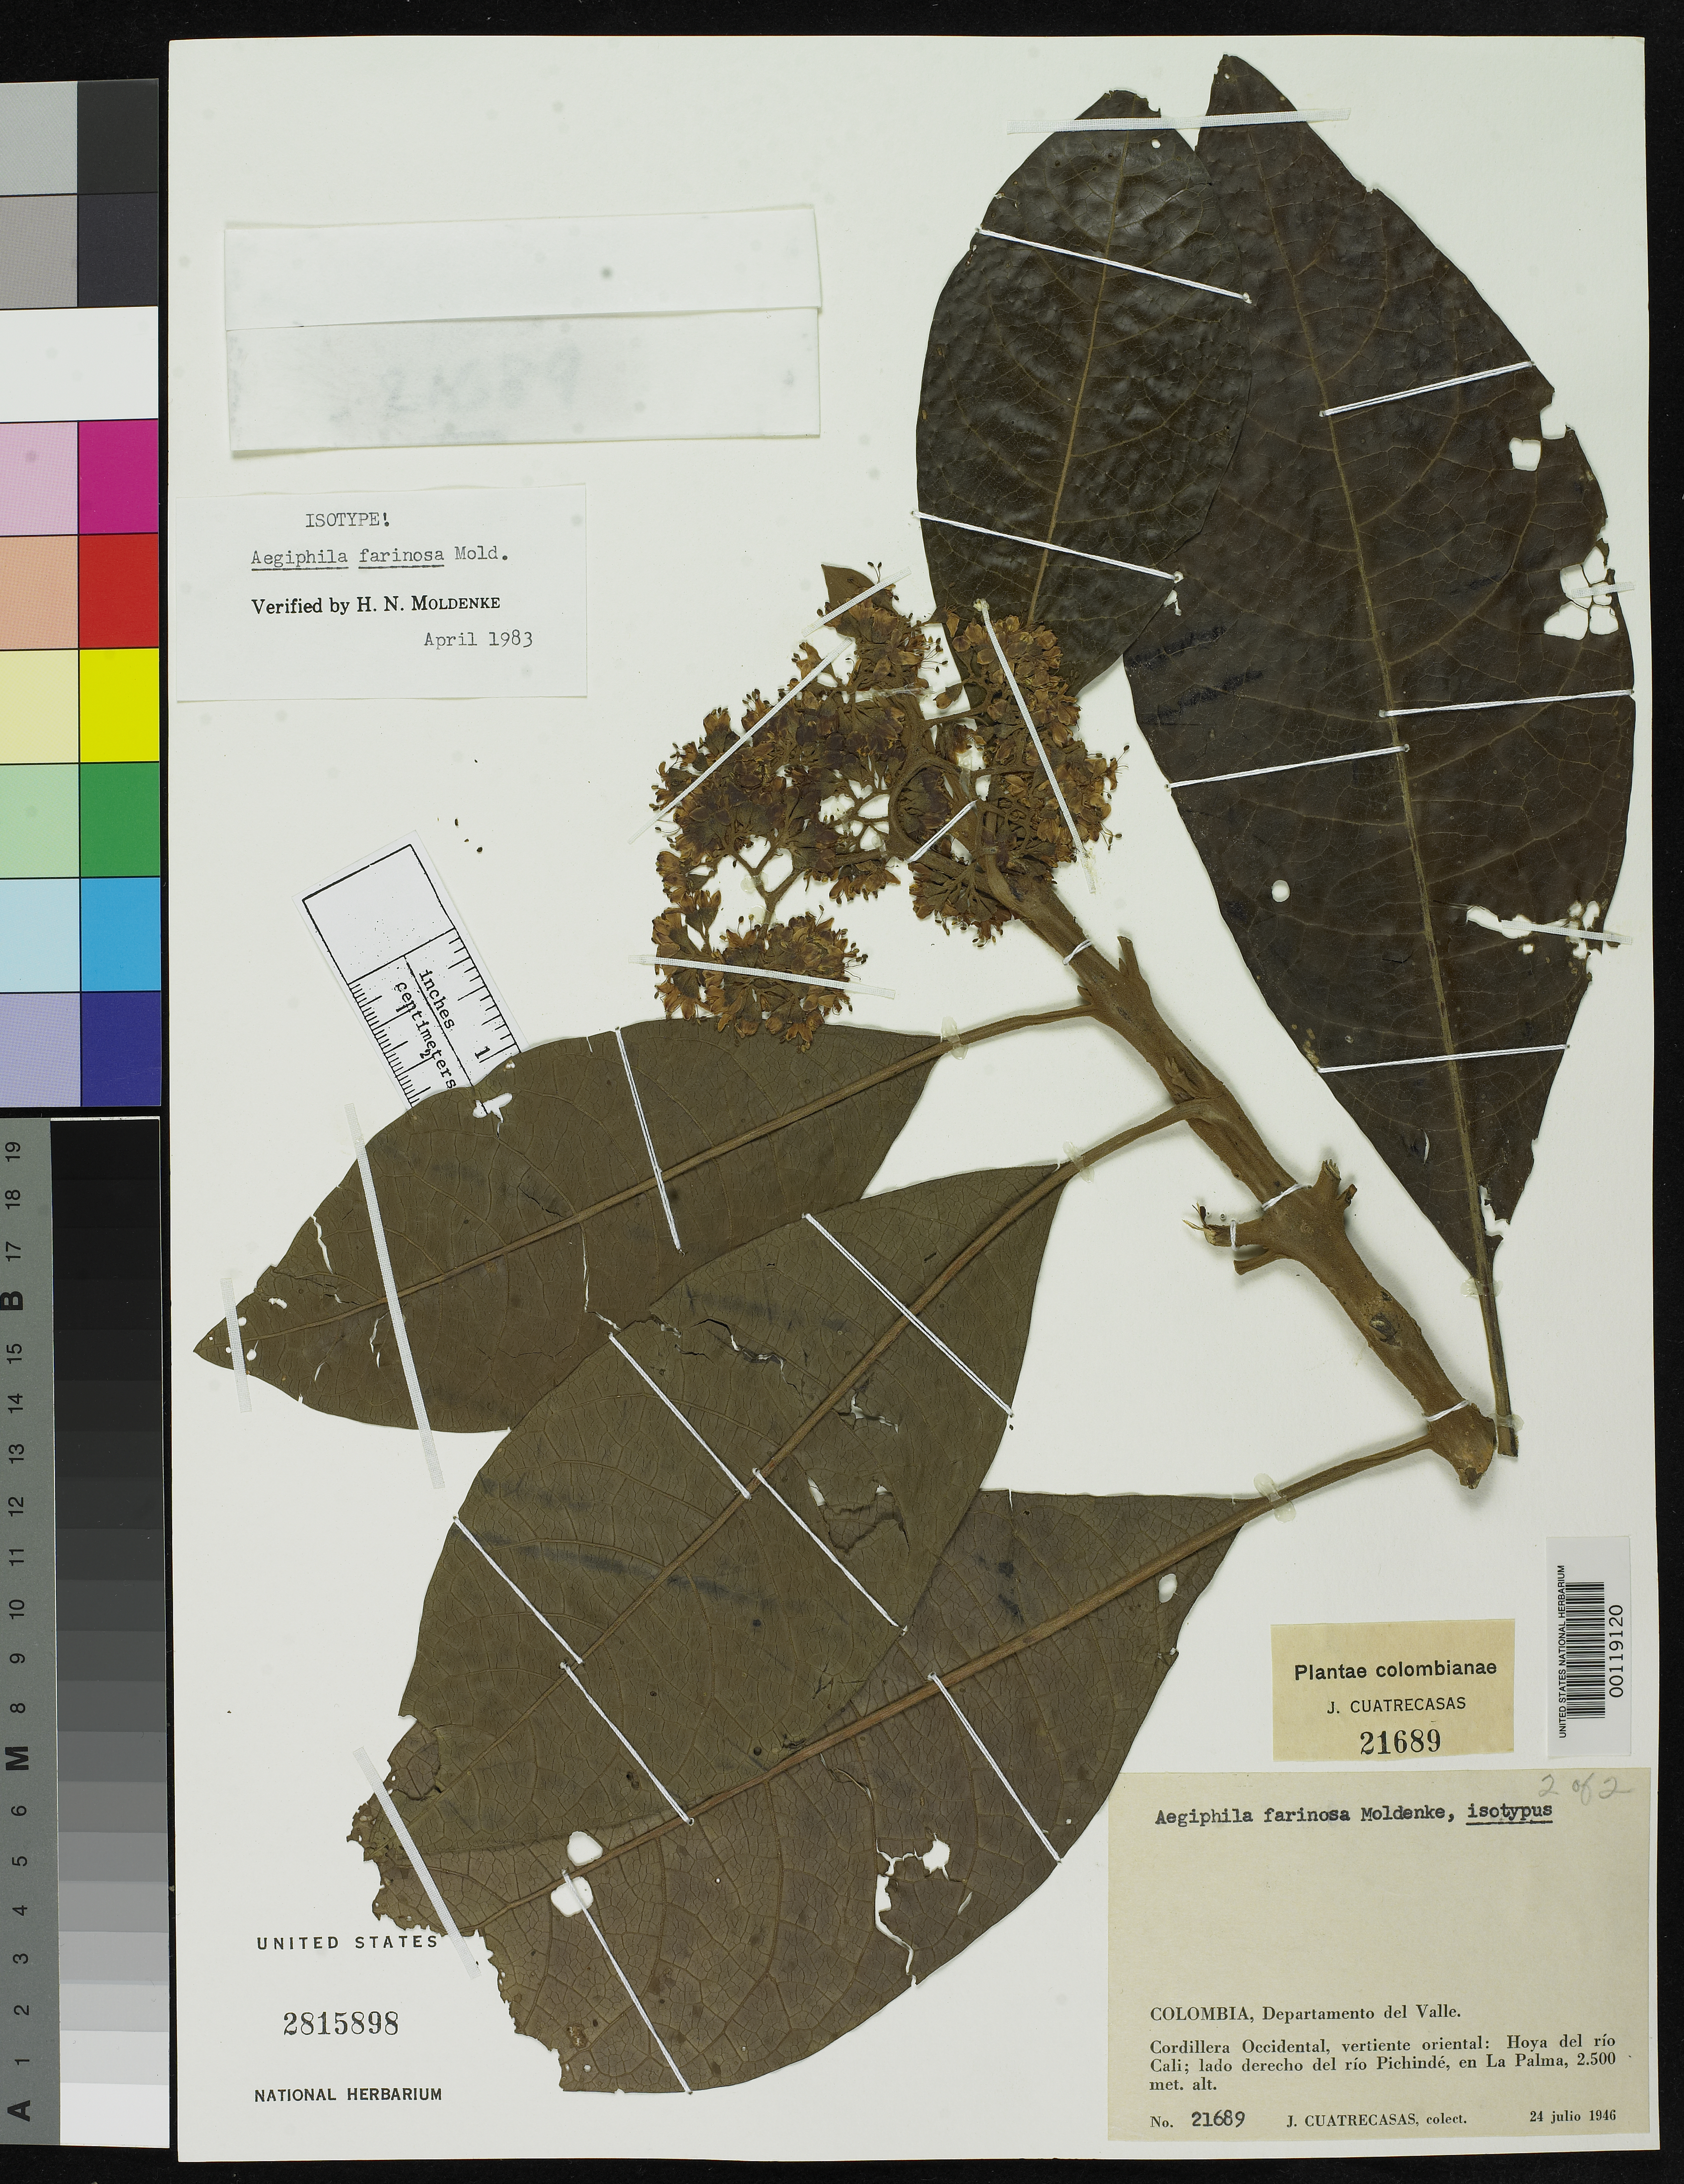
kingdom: Plantae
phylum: Tracheophyta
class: Magnoliopsida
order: Lamiales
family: Lamiaceae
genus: Aegiphila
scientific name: Aegiphila farinosa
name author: Moldenke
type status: Isotype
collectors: J. Cuatrecasas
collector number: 21689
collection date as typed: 24 Jul 1946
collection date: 1946-07-24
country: Colombia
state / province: Valle del Cauca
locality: Hoya del Rio Cali, La Palma.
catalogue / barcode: US 2815898